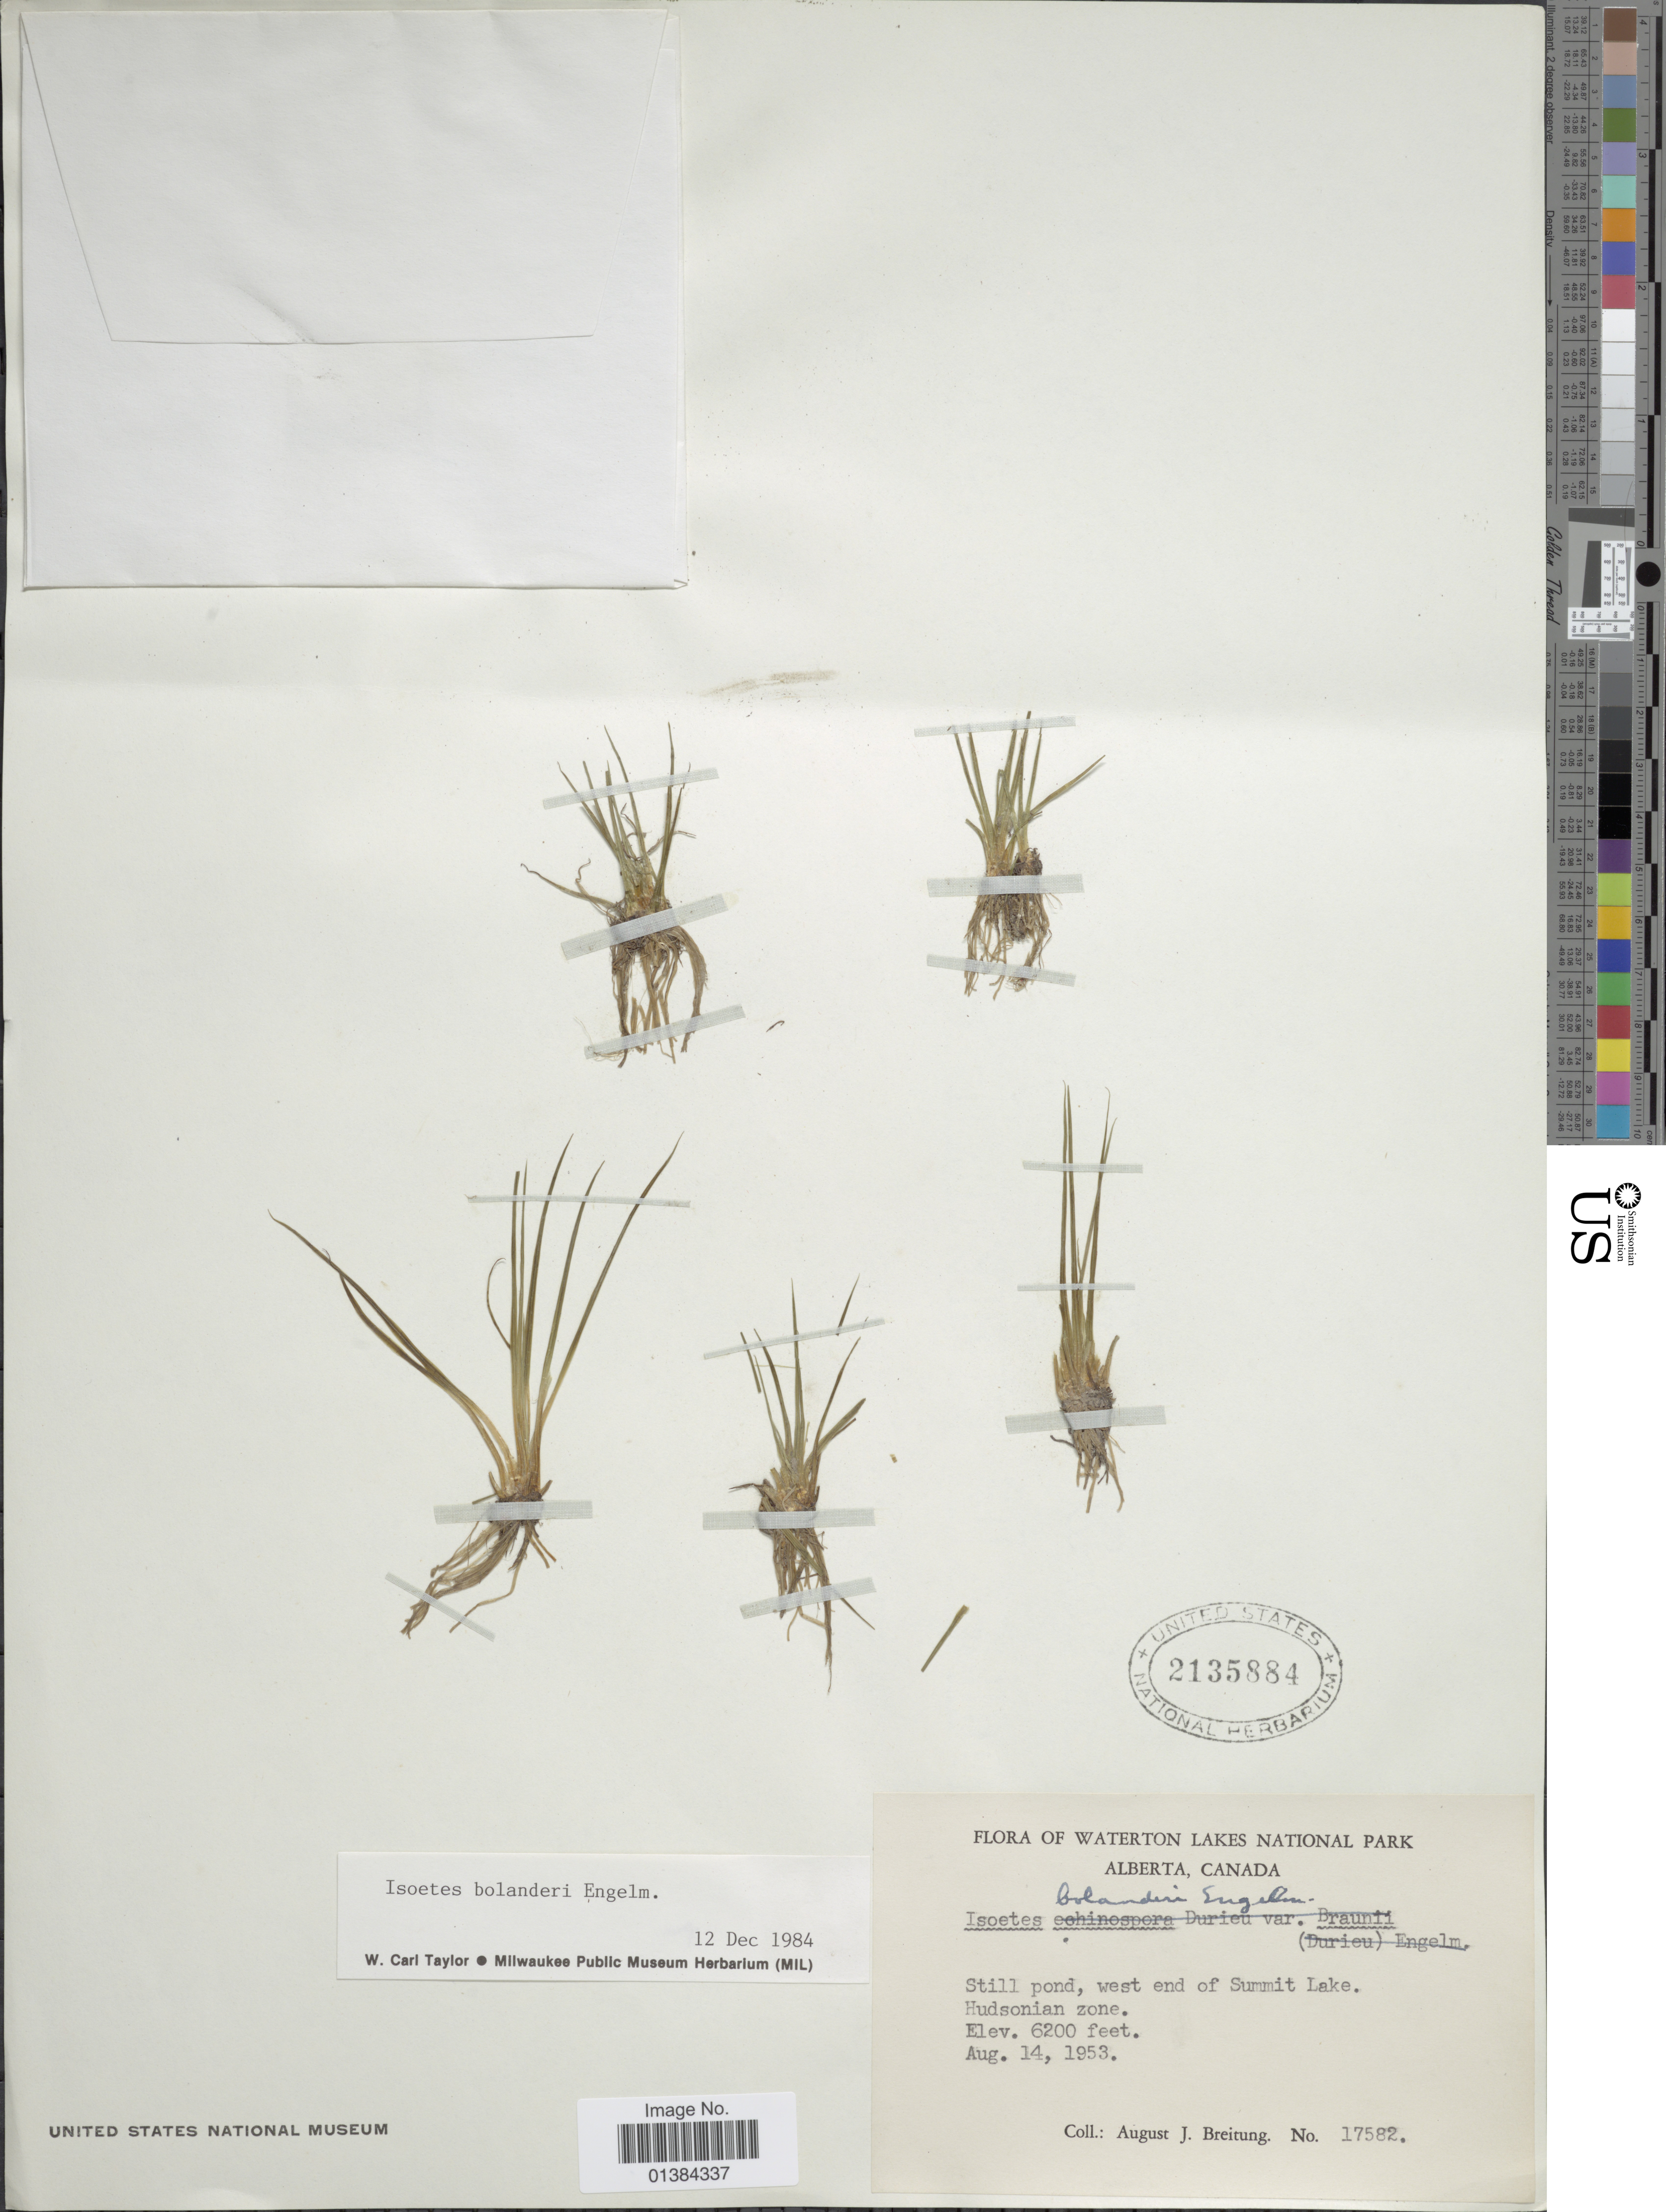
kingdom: Plantae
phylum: Tracheophyta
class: Lycopodiopsida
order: Isoetales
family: Isoetaceae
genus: Isoetes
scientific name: Isoetes bolanderi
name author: Engelm.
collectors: A. Breitung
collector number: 17582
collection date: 1953-08-14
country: Canada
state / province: Alberta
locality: Waterton Lakes National Park. Still pond, west end of Summit Lake. Hudsonian zone.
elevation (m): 1890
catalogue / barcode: US 2135884